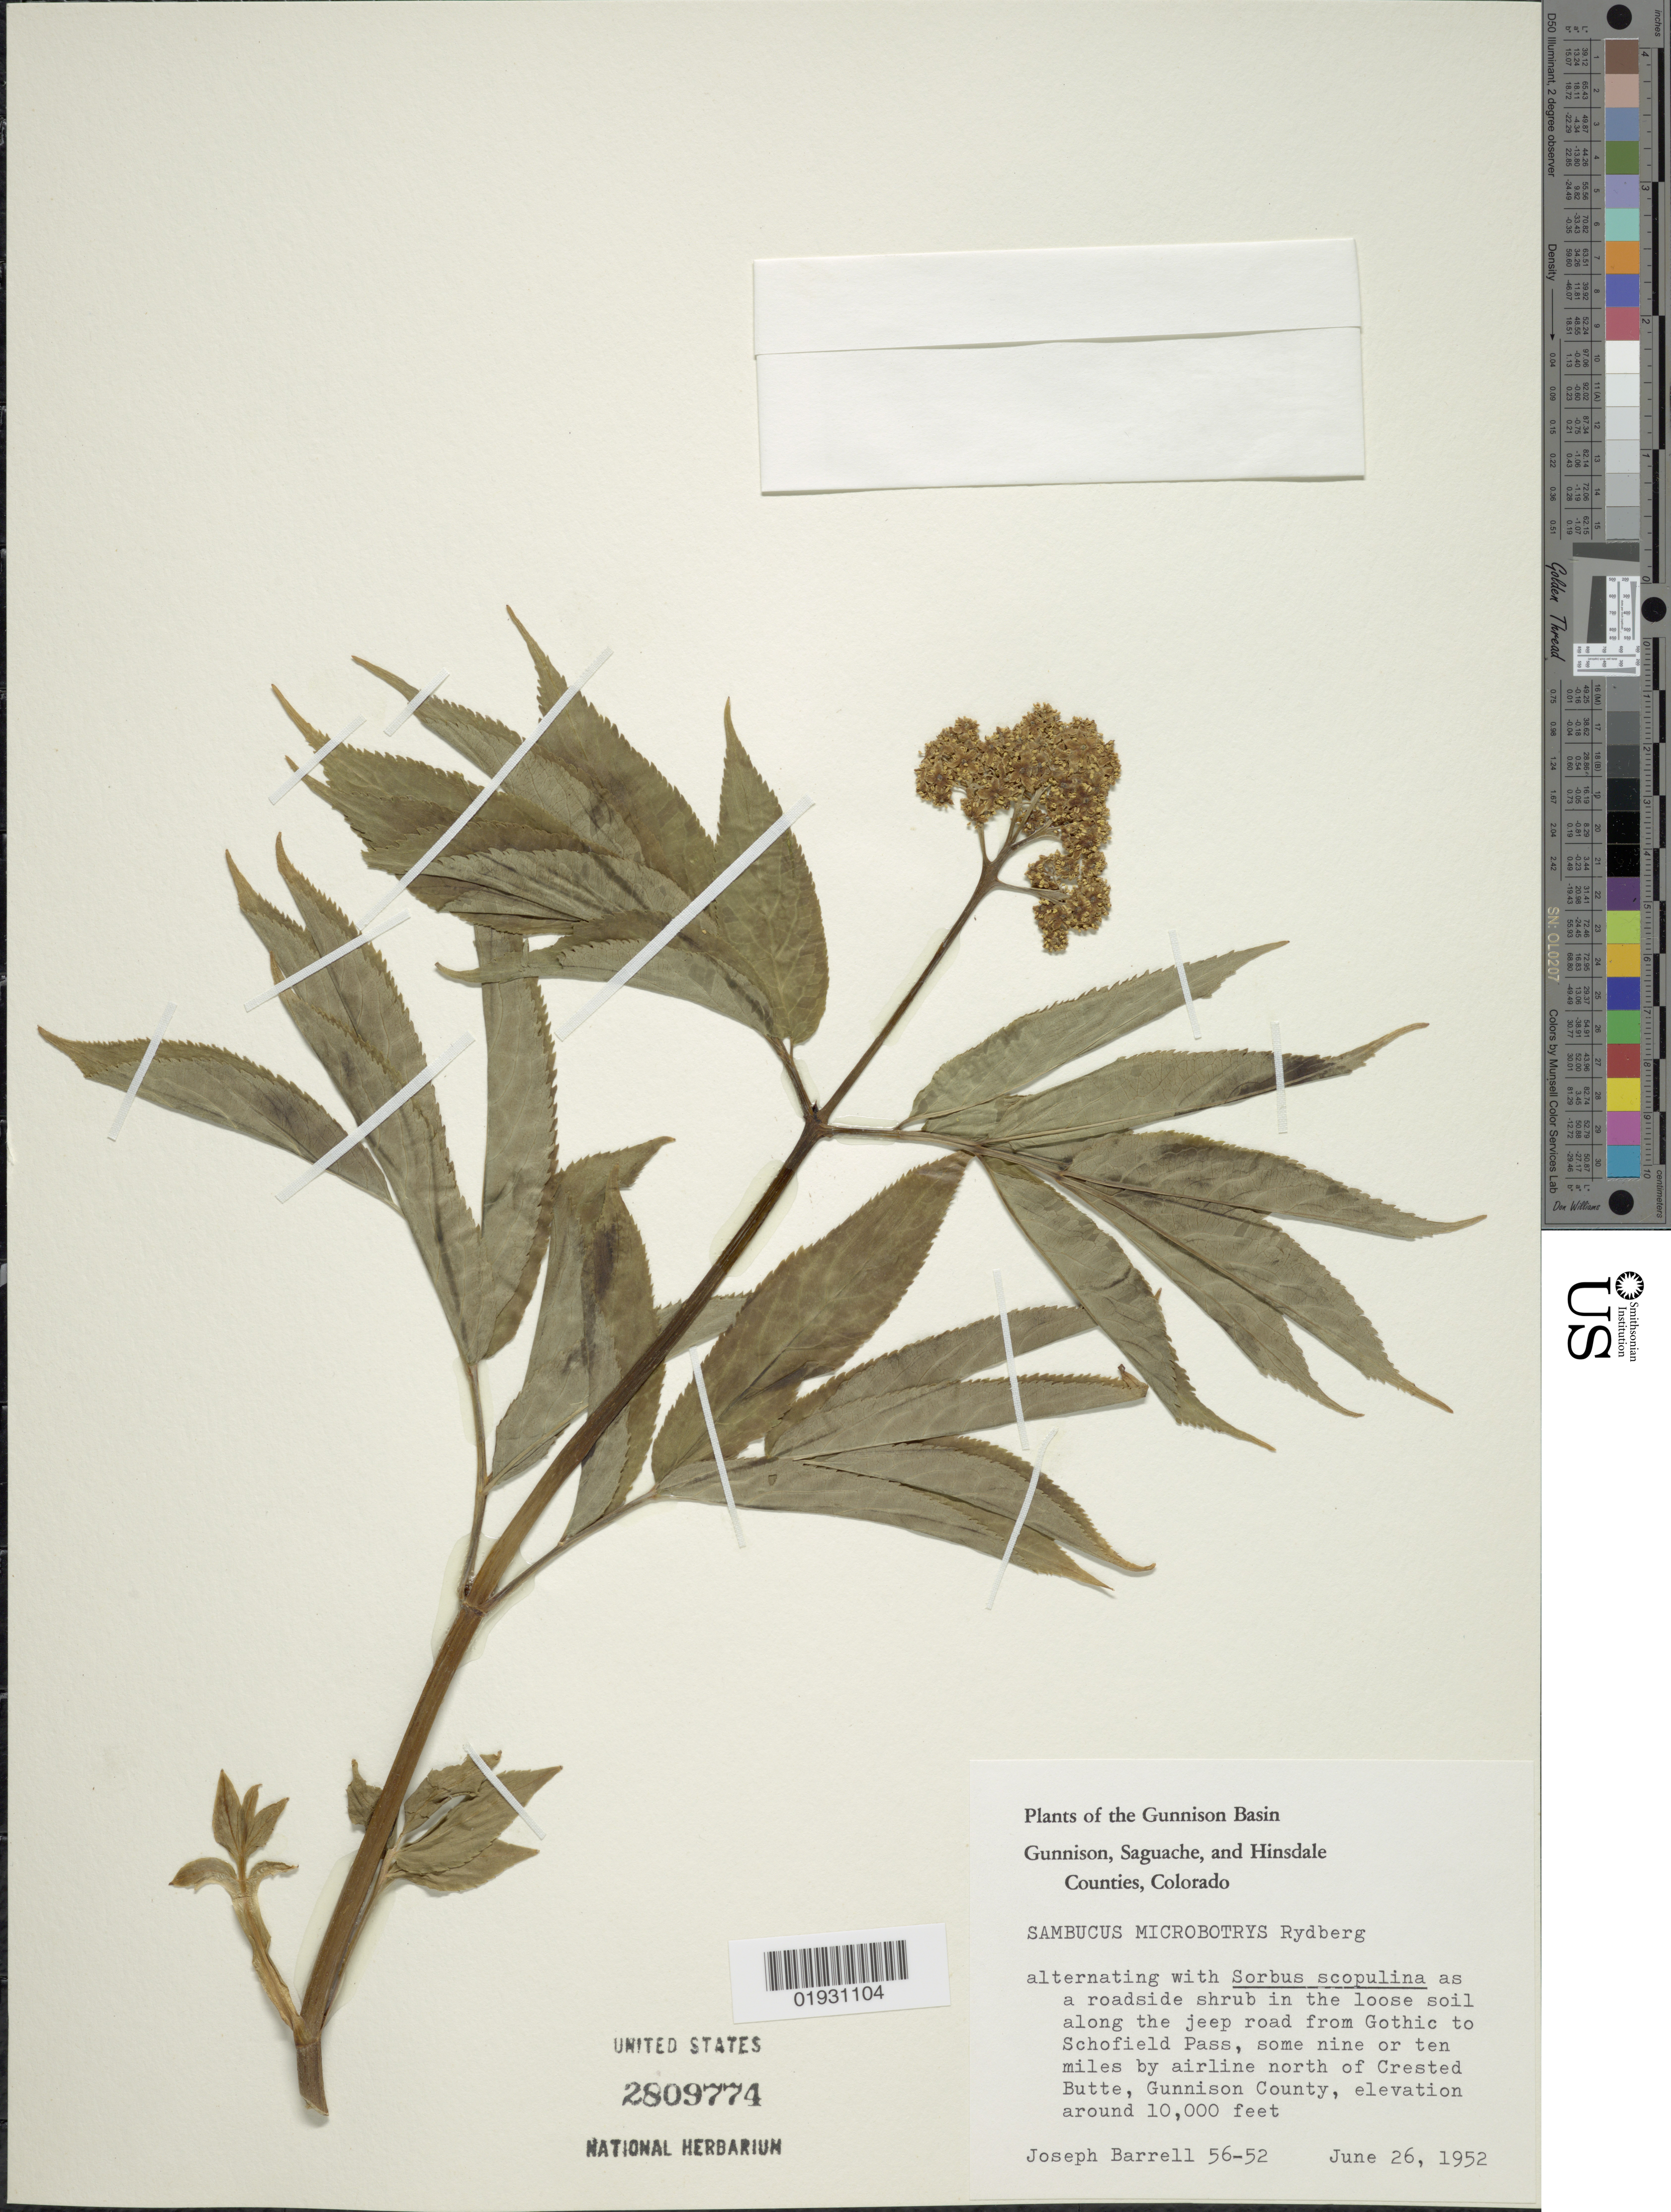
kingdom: Plantae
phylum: Tracheophyta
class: Magnoliopsida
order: Dipsacales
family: Viburnaceae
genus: Sambucus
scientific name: Sambucus microbotrys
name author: Rydb.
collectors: J. Barrell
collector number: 56-52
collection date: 1952-06-26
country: United States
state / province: Colorado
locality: Gunnison Basin. Gunnison, Saguache, and Hinsdale Counties, along the jeep road from Gothic to Schofield Pass, some nine or ten miles by airline north of Crested Butte, Gunnison County.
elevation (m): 3048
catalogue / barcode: US 2809774